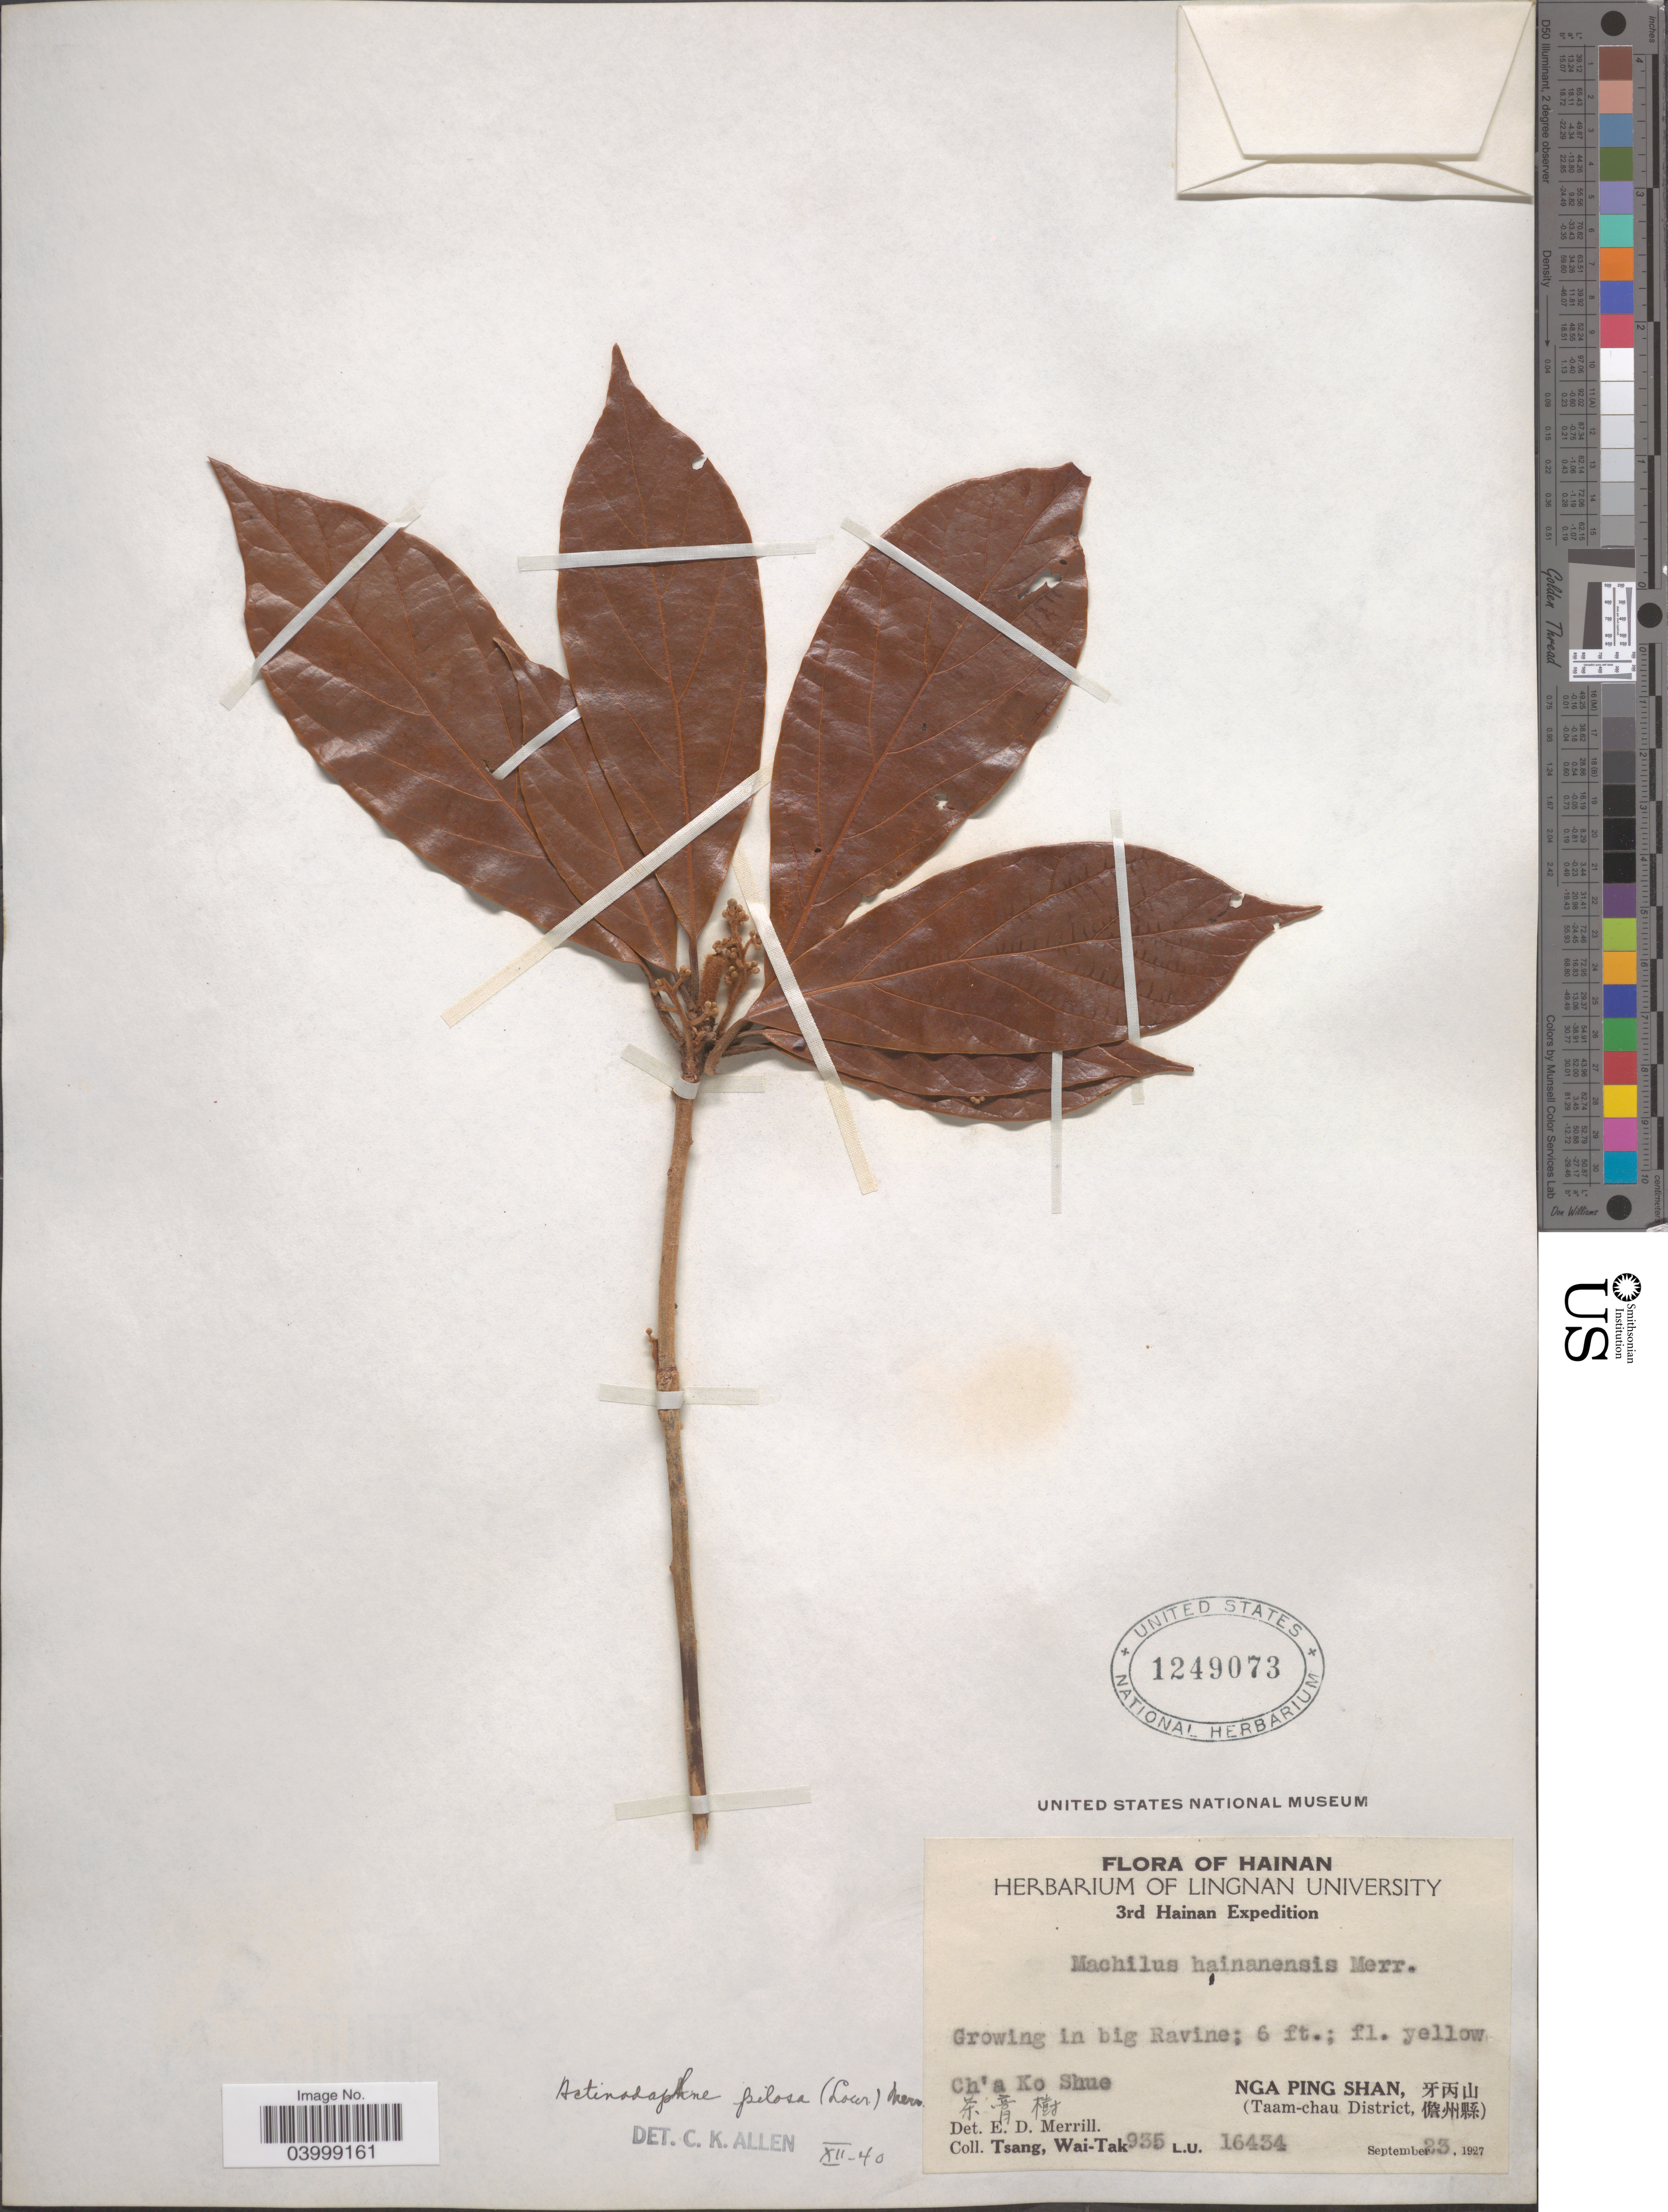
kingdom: Plantae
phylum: Tracheophyta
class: Magnoliopsida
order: Laurales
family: Lauraceae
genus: Actinodaphne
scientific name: Actinodaphne pilosa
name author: (Lour.) Merr.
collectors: W. T. Tsang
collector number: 935/L.U.16434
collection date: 1927-09-23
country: China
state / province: Hainan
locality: Ch'a Ko Shue X. Nga Ping Shan, X. (Taam-chau District, X).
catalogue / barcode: US 1249073